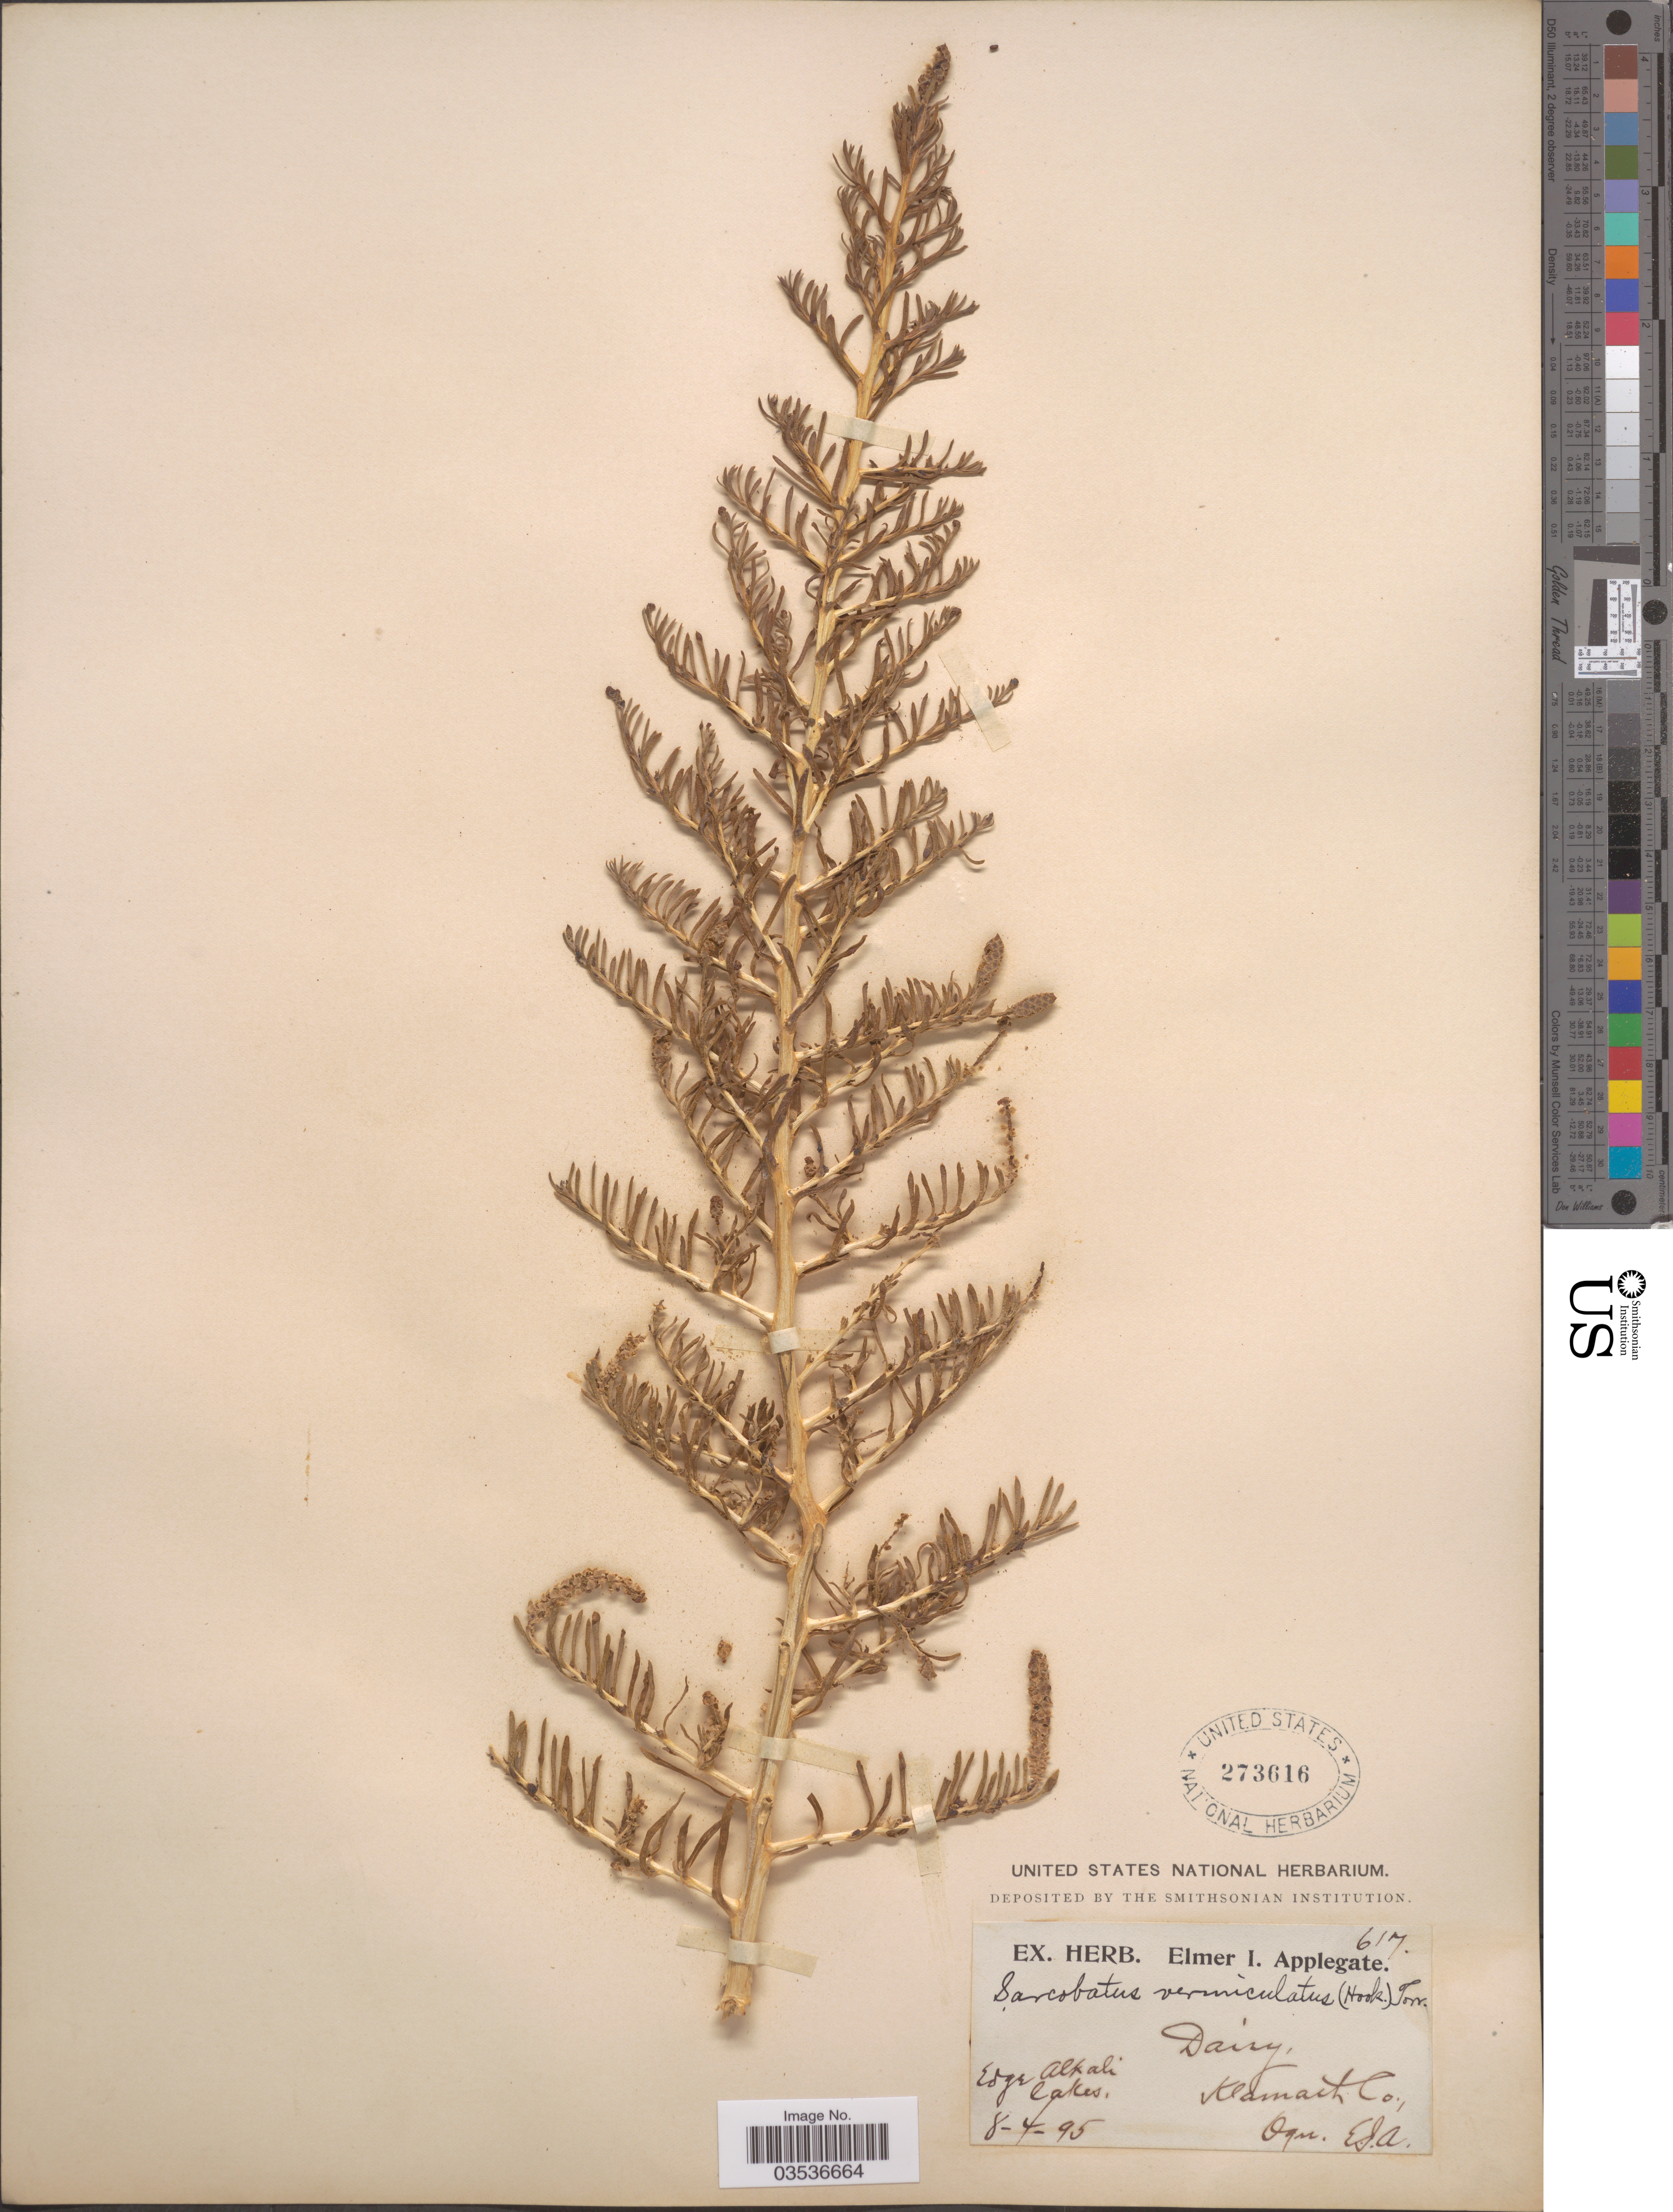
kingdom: Plantae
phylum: Tracheophyta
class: Magnoliopsida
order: Caryophyllales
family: Sarcobataceae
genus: Sarcobatus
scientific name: Sarcobatus vermiculatus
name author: (Hook.) Torr.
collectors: E. I. Applegate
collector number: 617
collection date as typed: Transcribed d/m/y: 4/8/95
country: United States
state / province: Oregon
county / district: Klamath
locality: Edge Alkali lakes. Klamath Co.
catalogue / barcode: US 273616